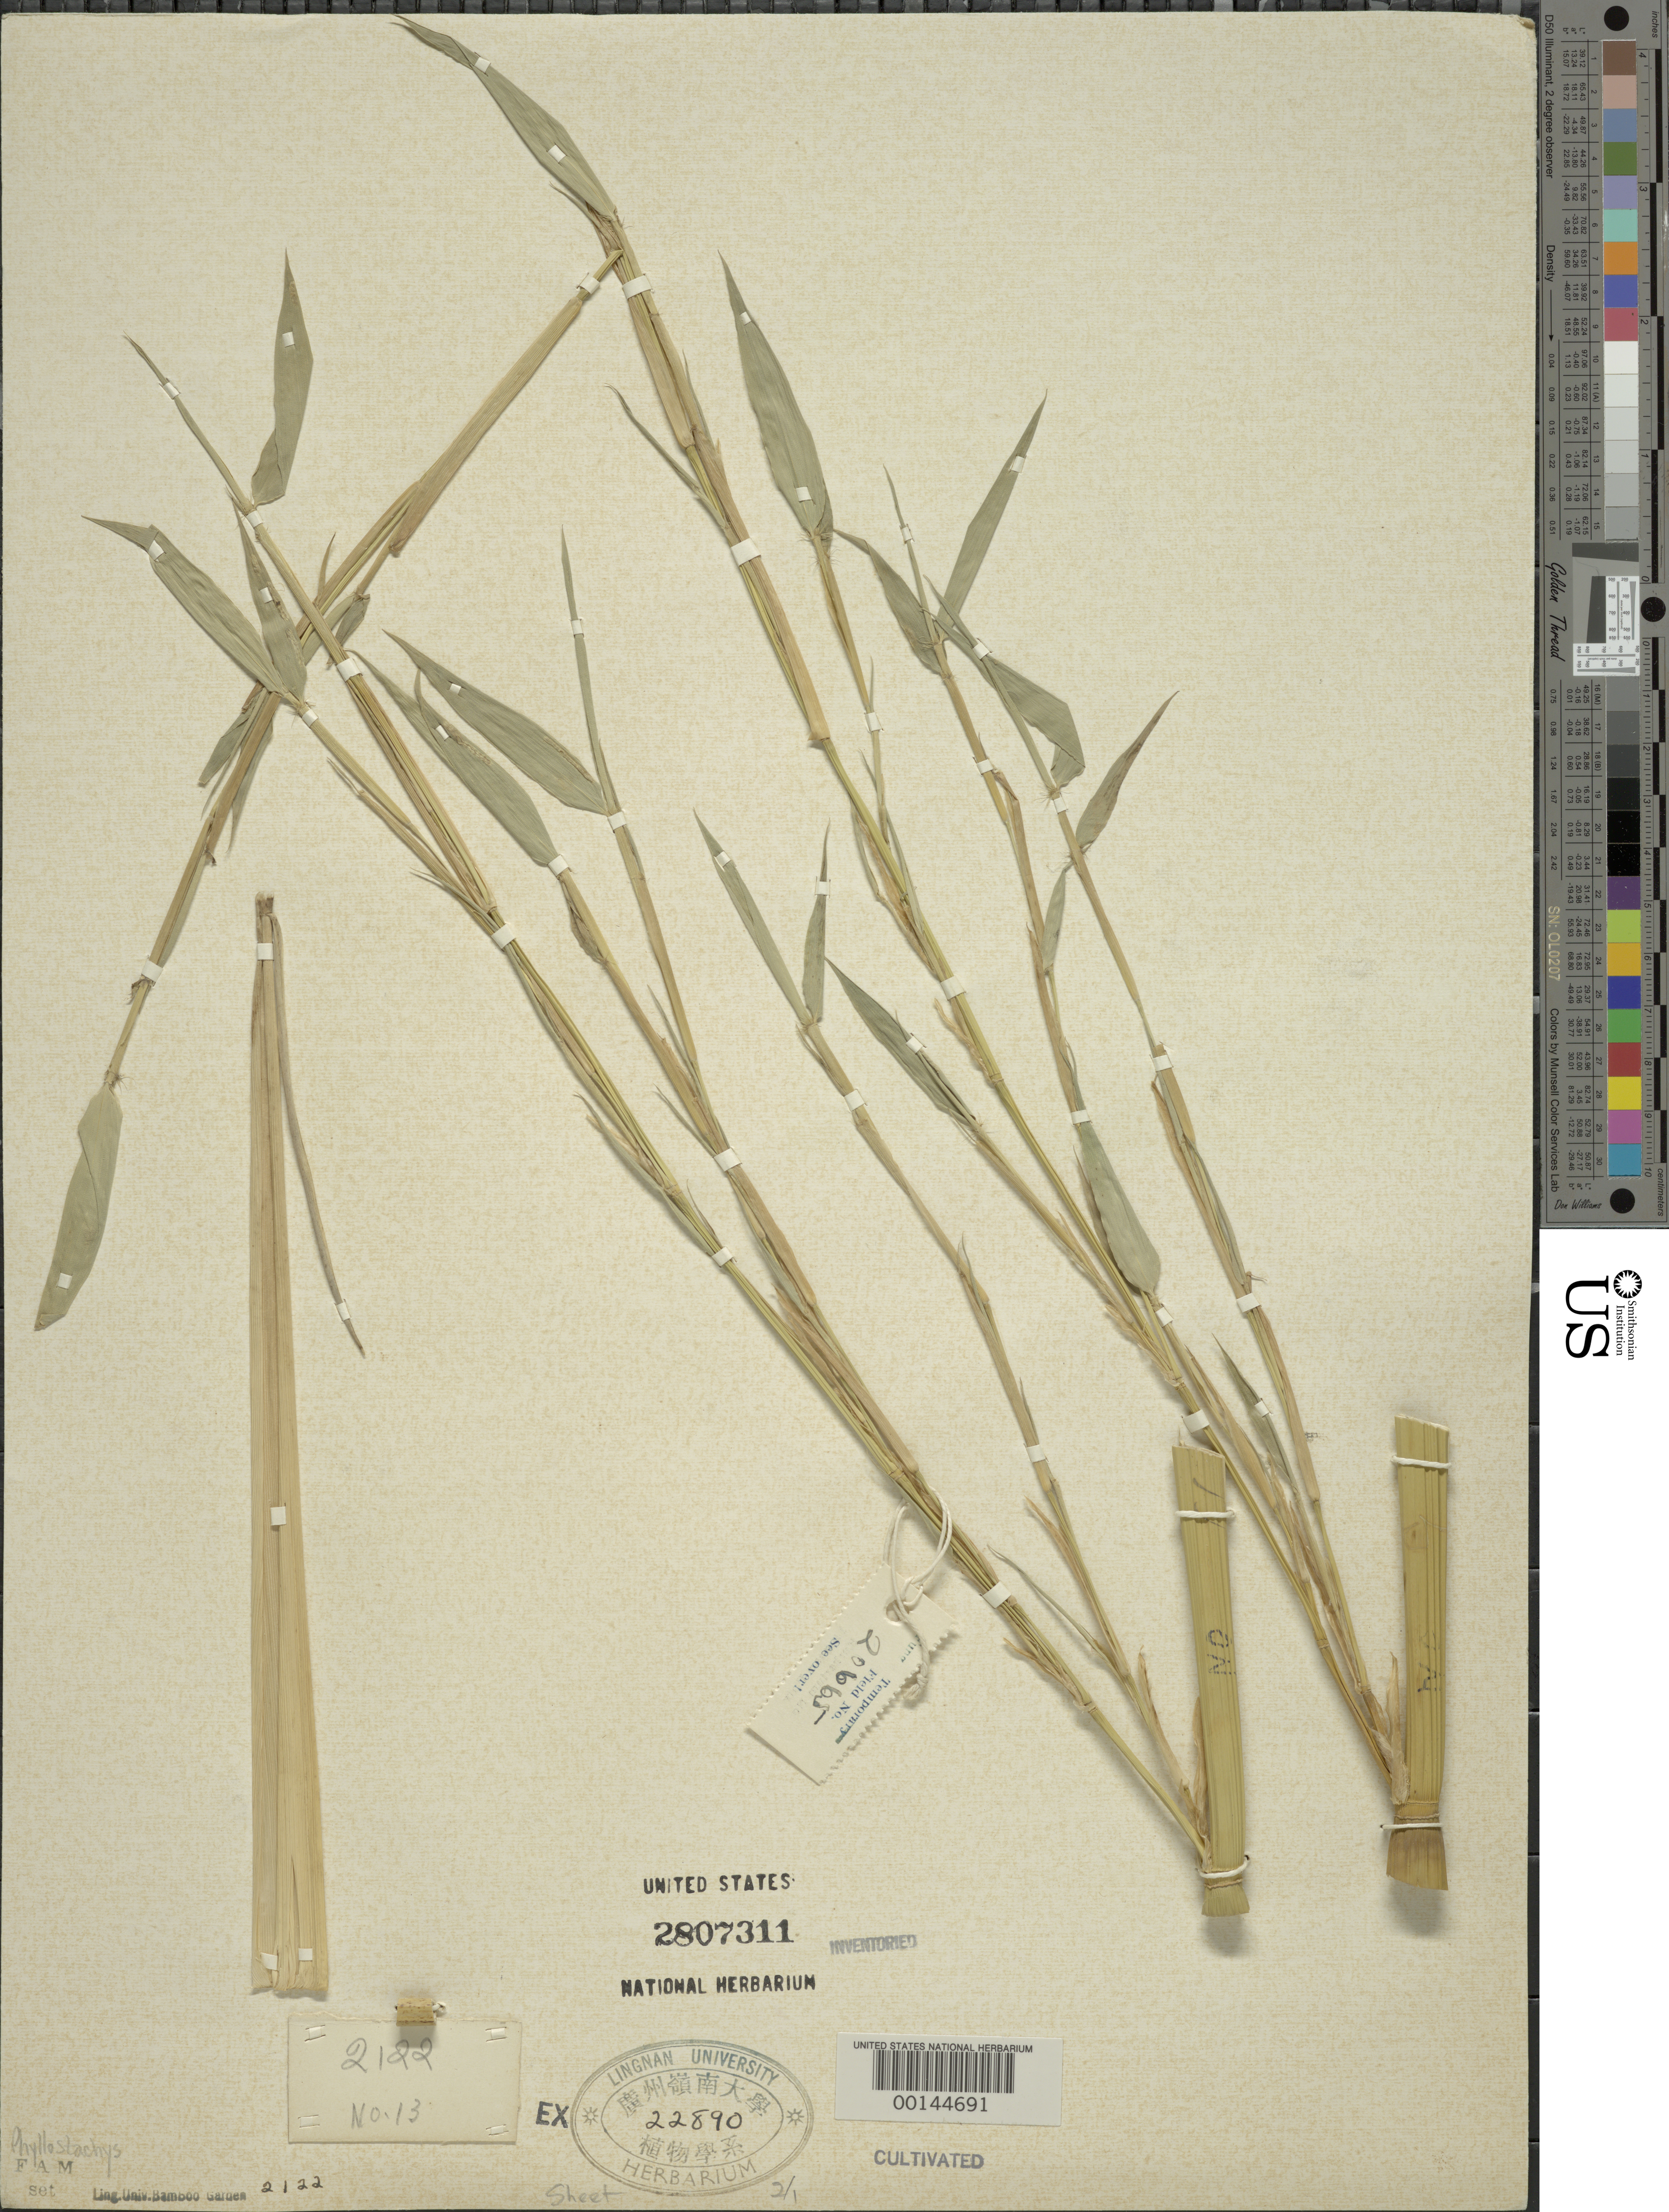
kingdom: Plantae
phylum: Tracheophyta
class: Liliopsida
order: Poales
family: Poaceae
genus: Phyllostachys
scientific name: Phyllostachys sp.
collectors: H. L. Fung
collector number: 20665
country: China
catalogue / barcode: US 2807311